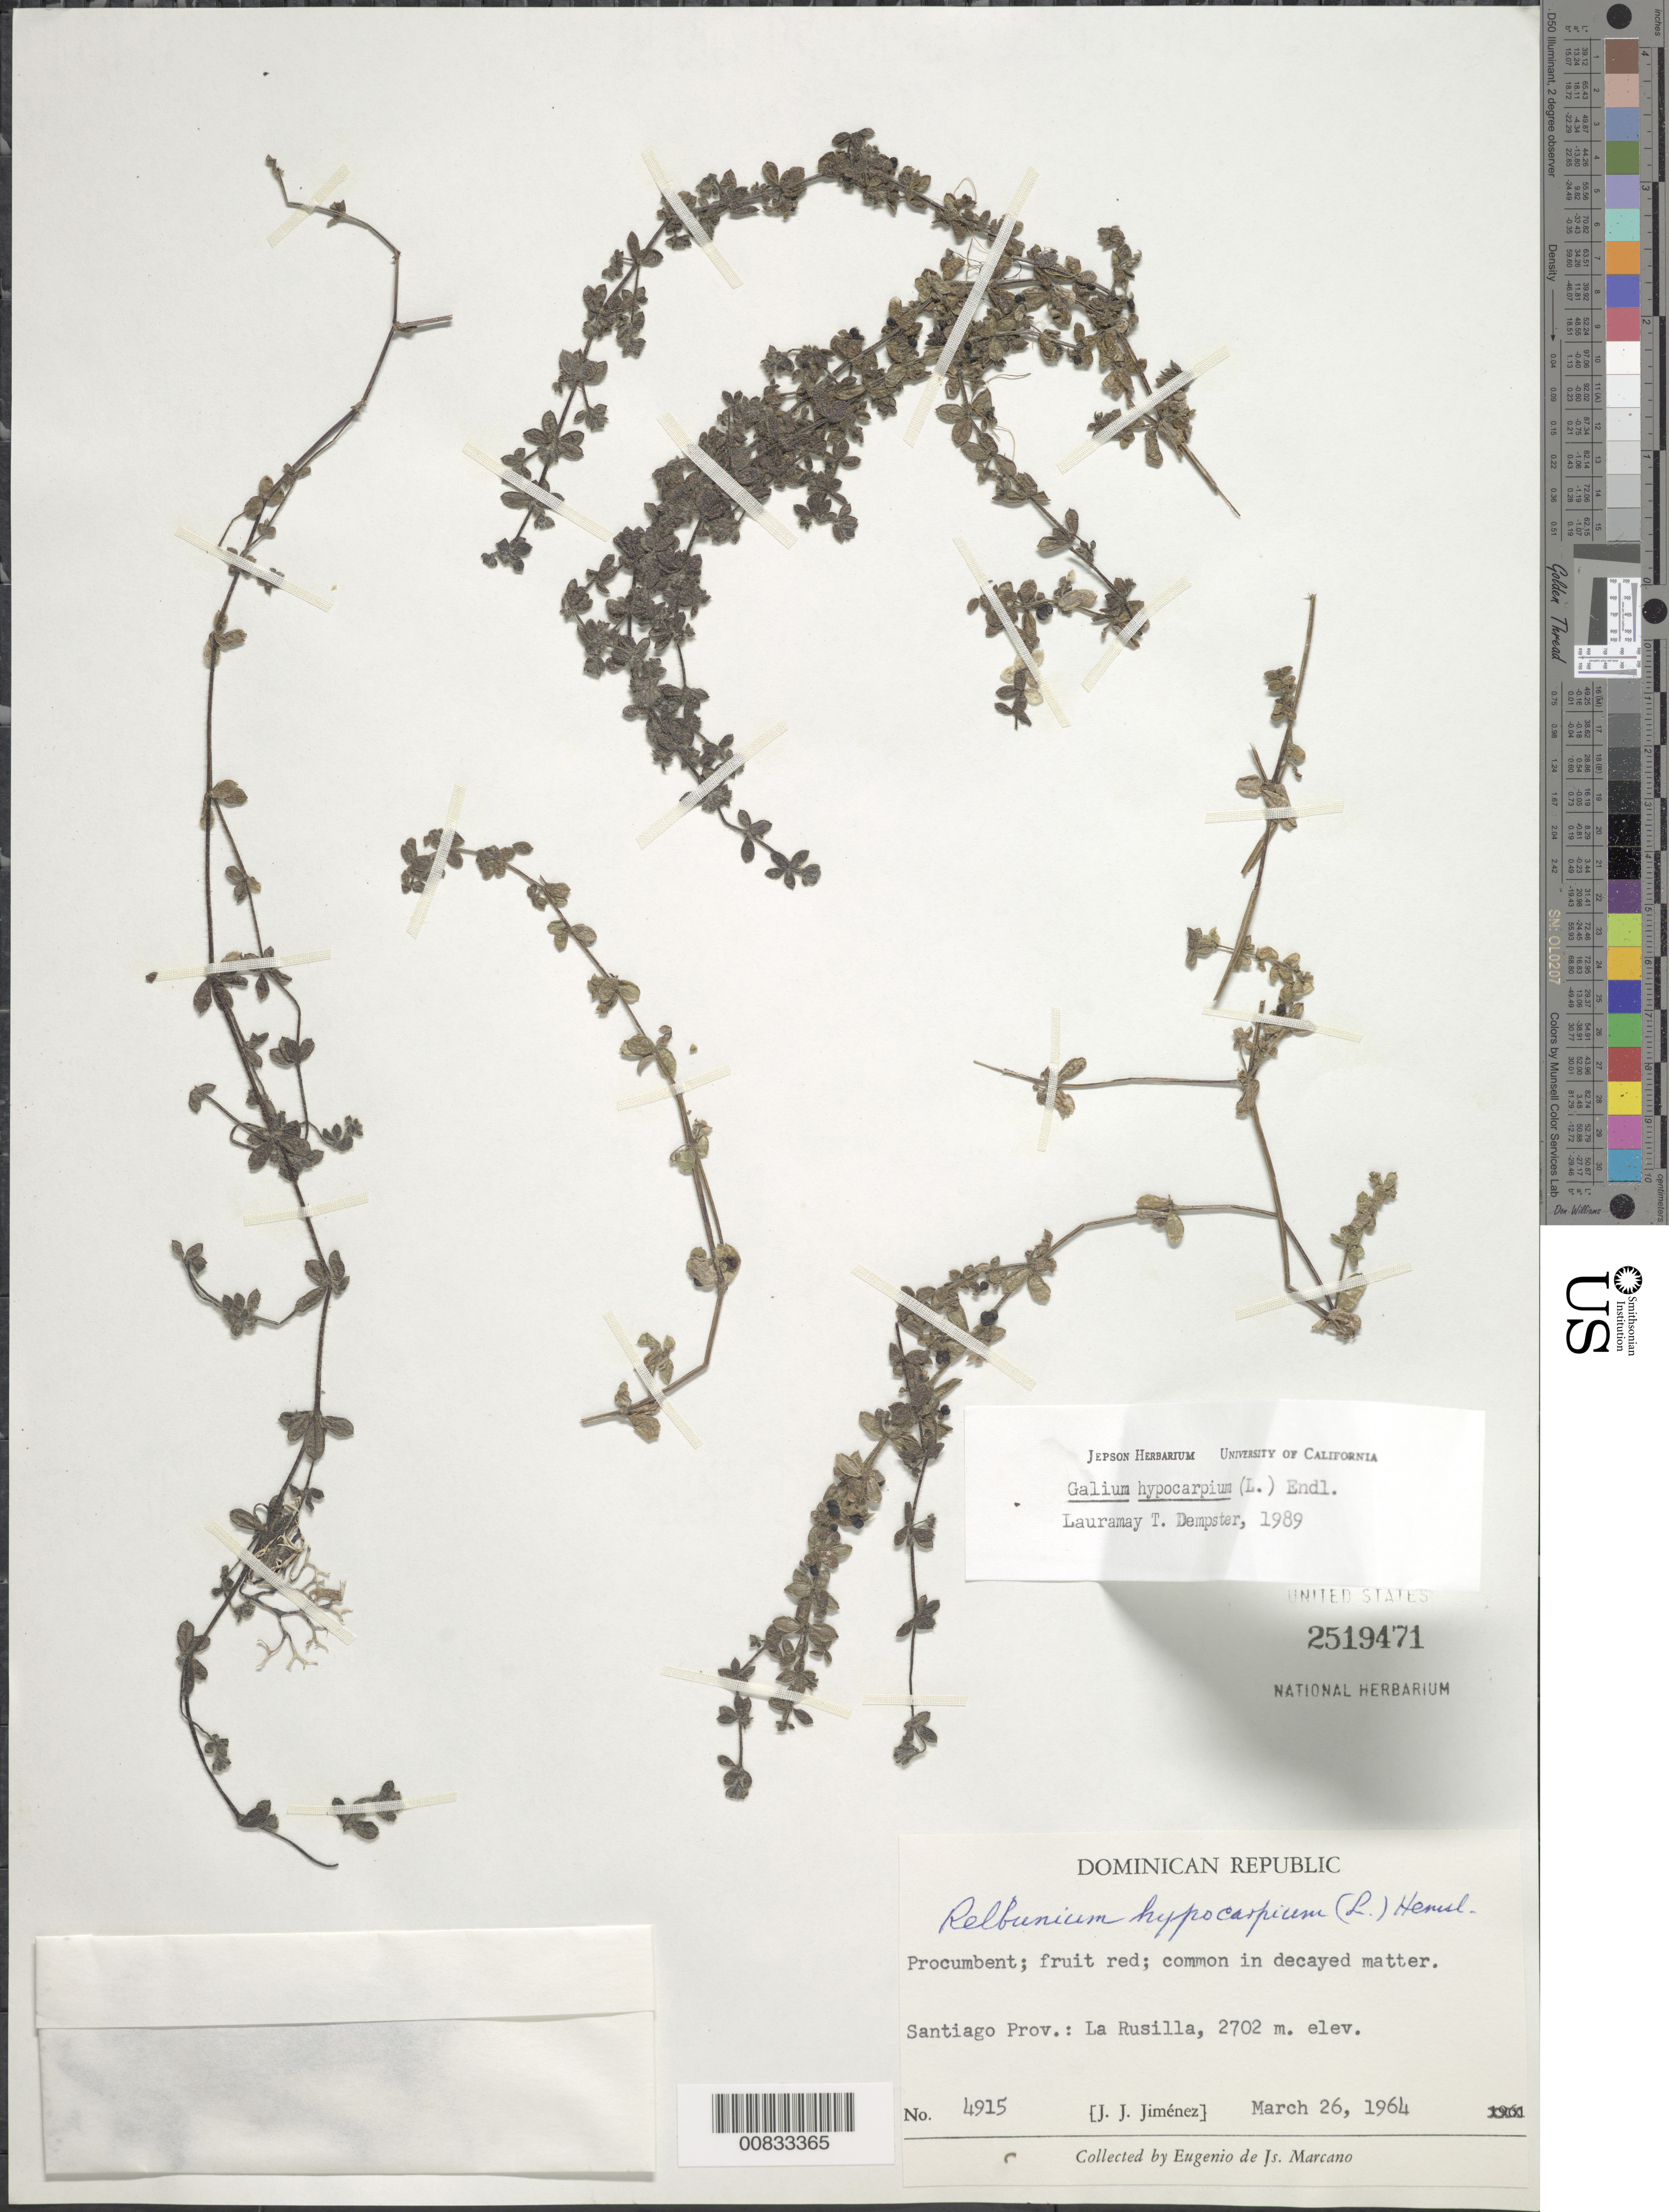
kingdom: Plantae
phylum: Tracheophyta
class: Magnoliopsida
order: Gentianales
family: Rubiaceae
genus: Galium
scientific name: Galium hypocarpium subsp. hypocarpium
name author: (L.) Endl. ex Griseb.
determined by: Dempster, L. T.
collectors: J. J. Jiménez Almonte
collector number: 4915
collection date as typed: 26 Mar 1964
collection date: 1964-03-26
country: Dominican Republic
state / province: Santiago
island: Hispaniola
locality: La Rusilla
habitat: In decayed matter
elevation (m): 2702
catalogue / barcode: US 2519471